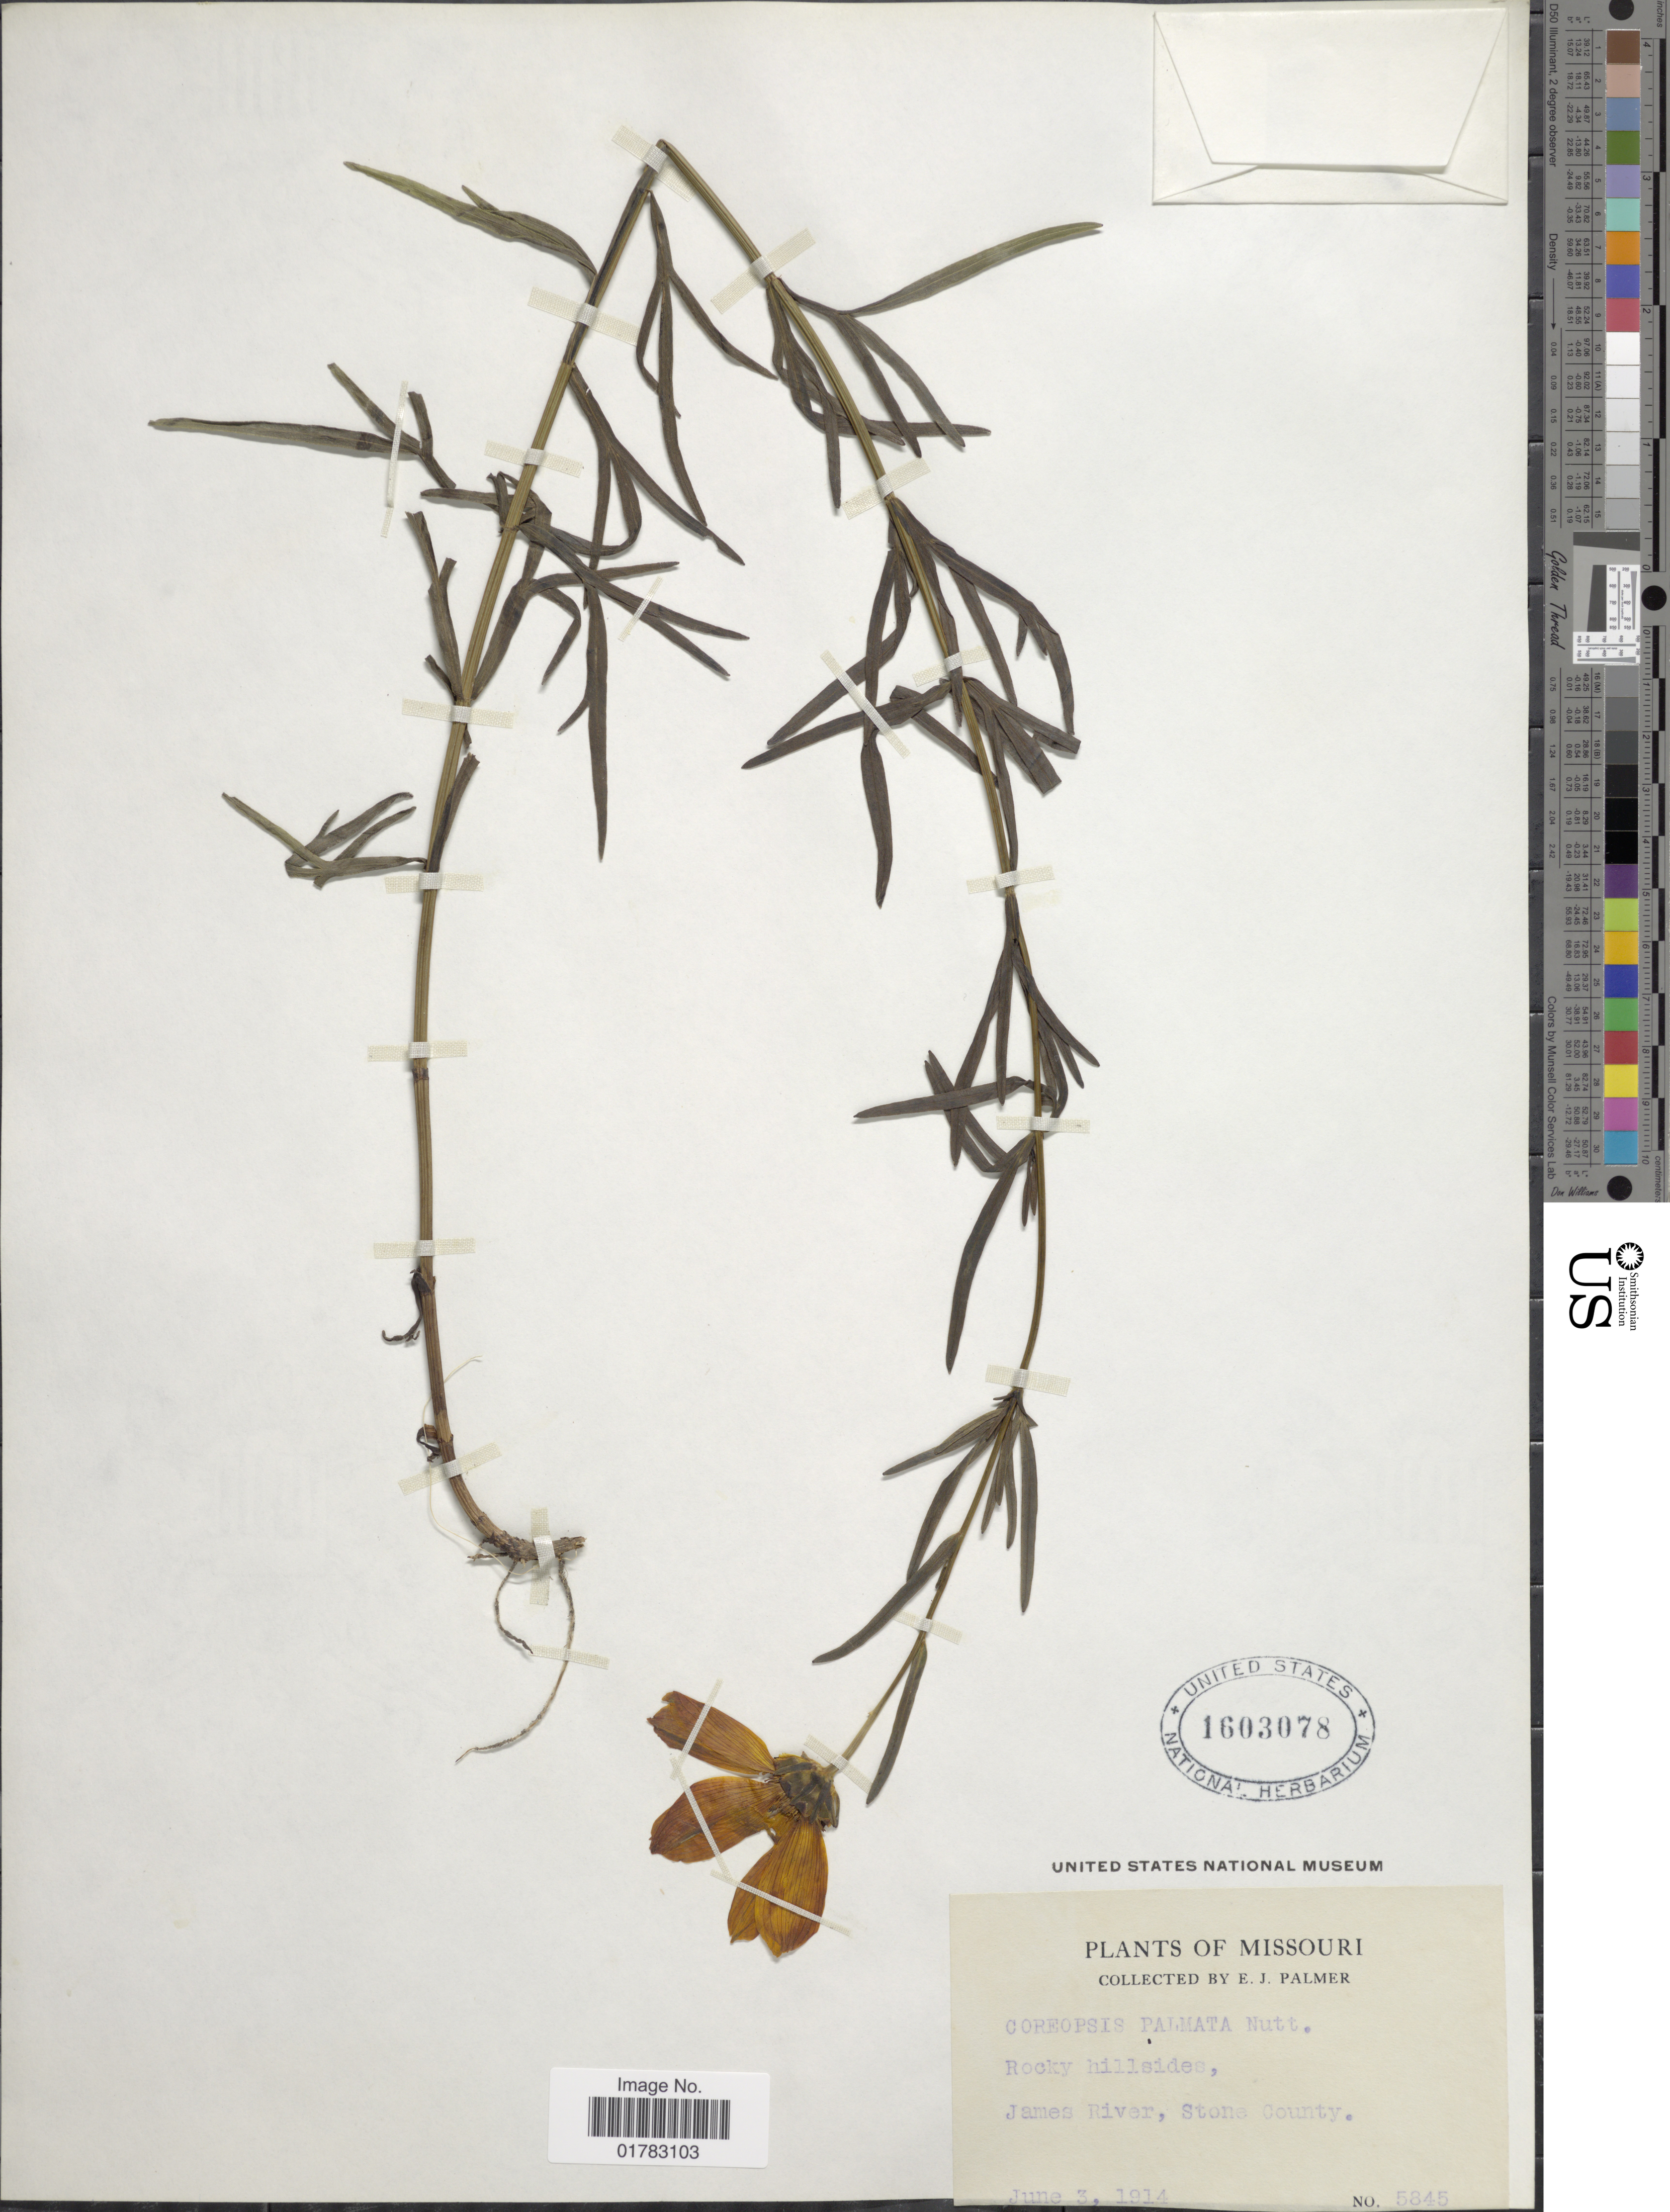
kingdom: Plantae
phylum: Tracheophyta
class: Magnoliopsida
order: Asterales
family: Asteraceae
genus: Coreopsis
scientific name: Coreopsis palmata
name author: Nutt.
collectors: E. J. Palmer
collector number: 5845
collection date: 1914-06-03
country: United States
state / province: Missouri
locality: Rocky hillsides, James River, Stone County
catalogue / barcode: US 1603078